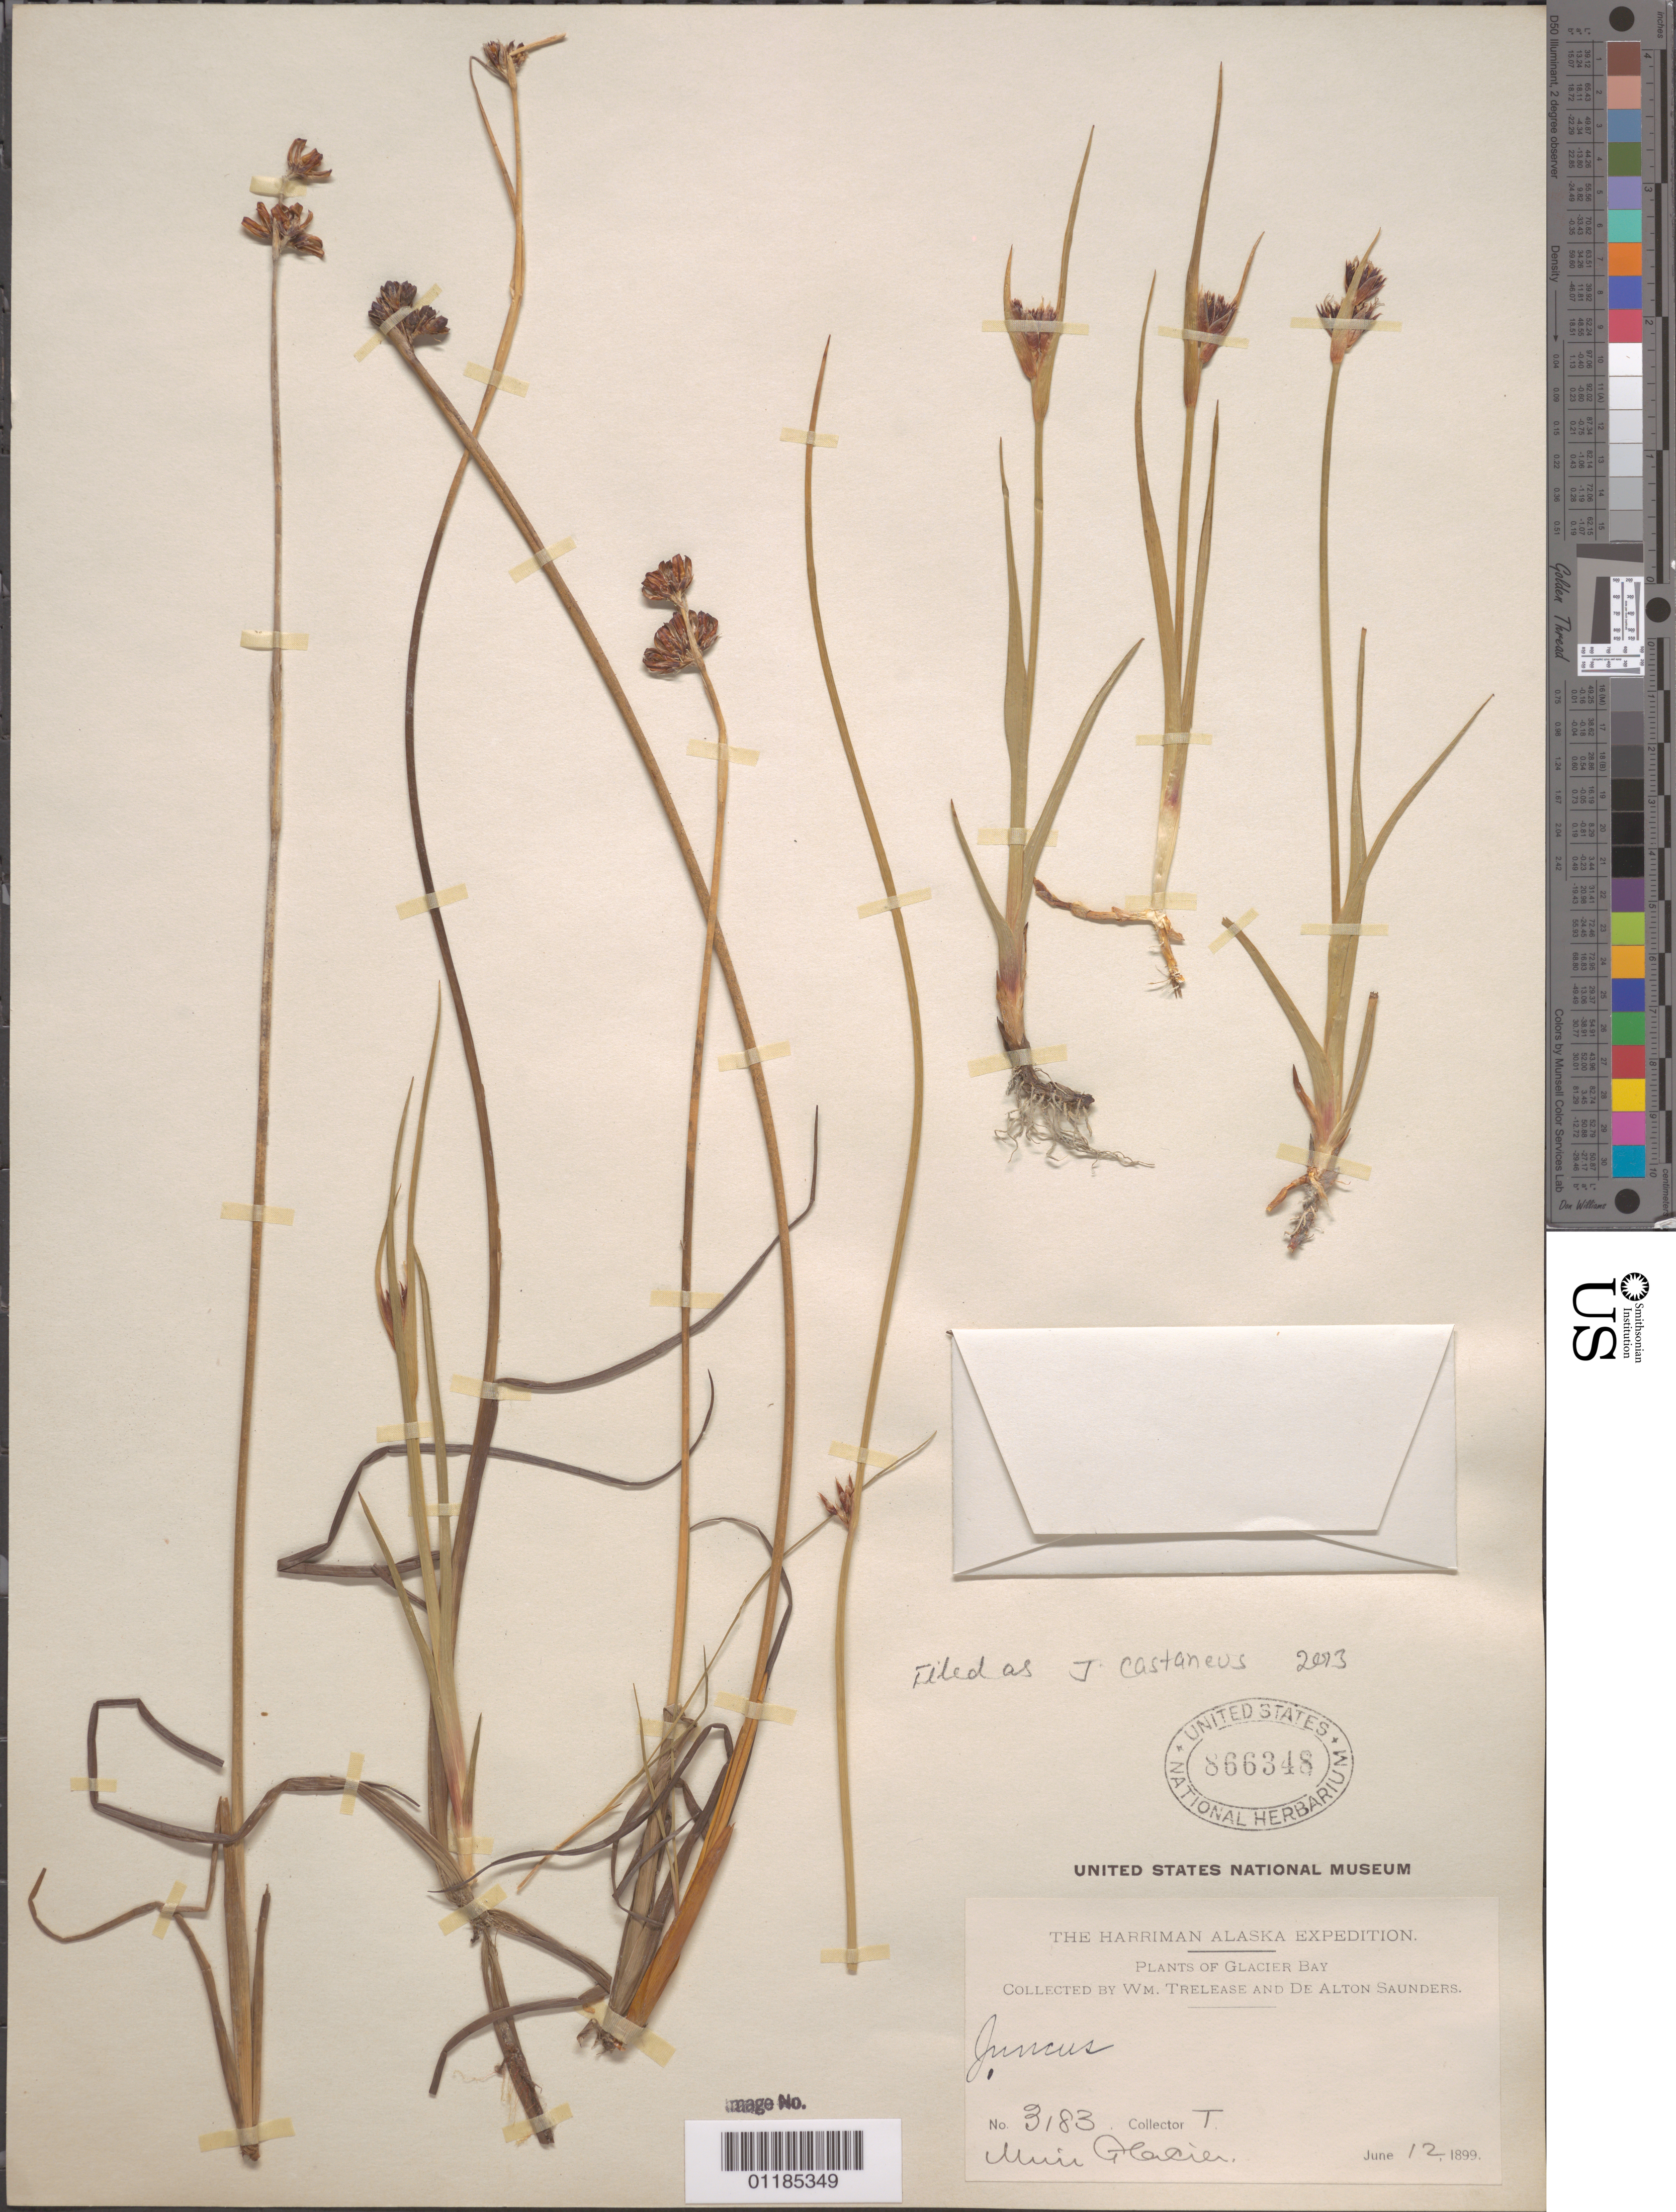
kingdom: Plantae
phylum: Tracheophyta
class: Liliopsida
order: Poales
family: Juncaceae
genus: Juncus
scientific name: Juncus castaneus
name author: Sm.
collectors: W. Trelease & D. Saunders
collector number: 3183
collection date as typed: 12 Jun 1899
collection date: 1899-06-12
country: United States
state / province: Alaska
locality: Muir Glacier.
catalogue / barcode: US 866348